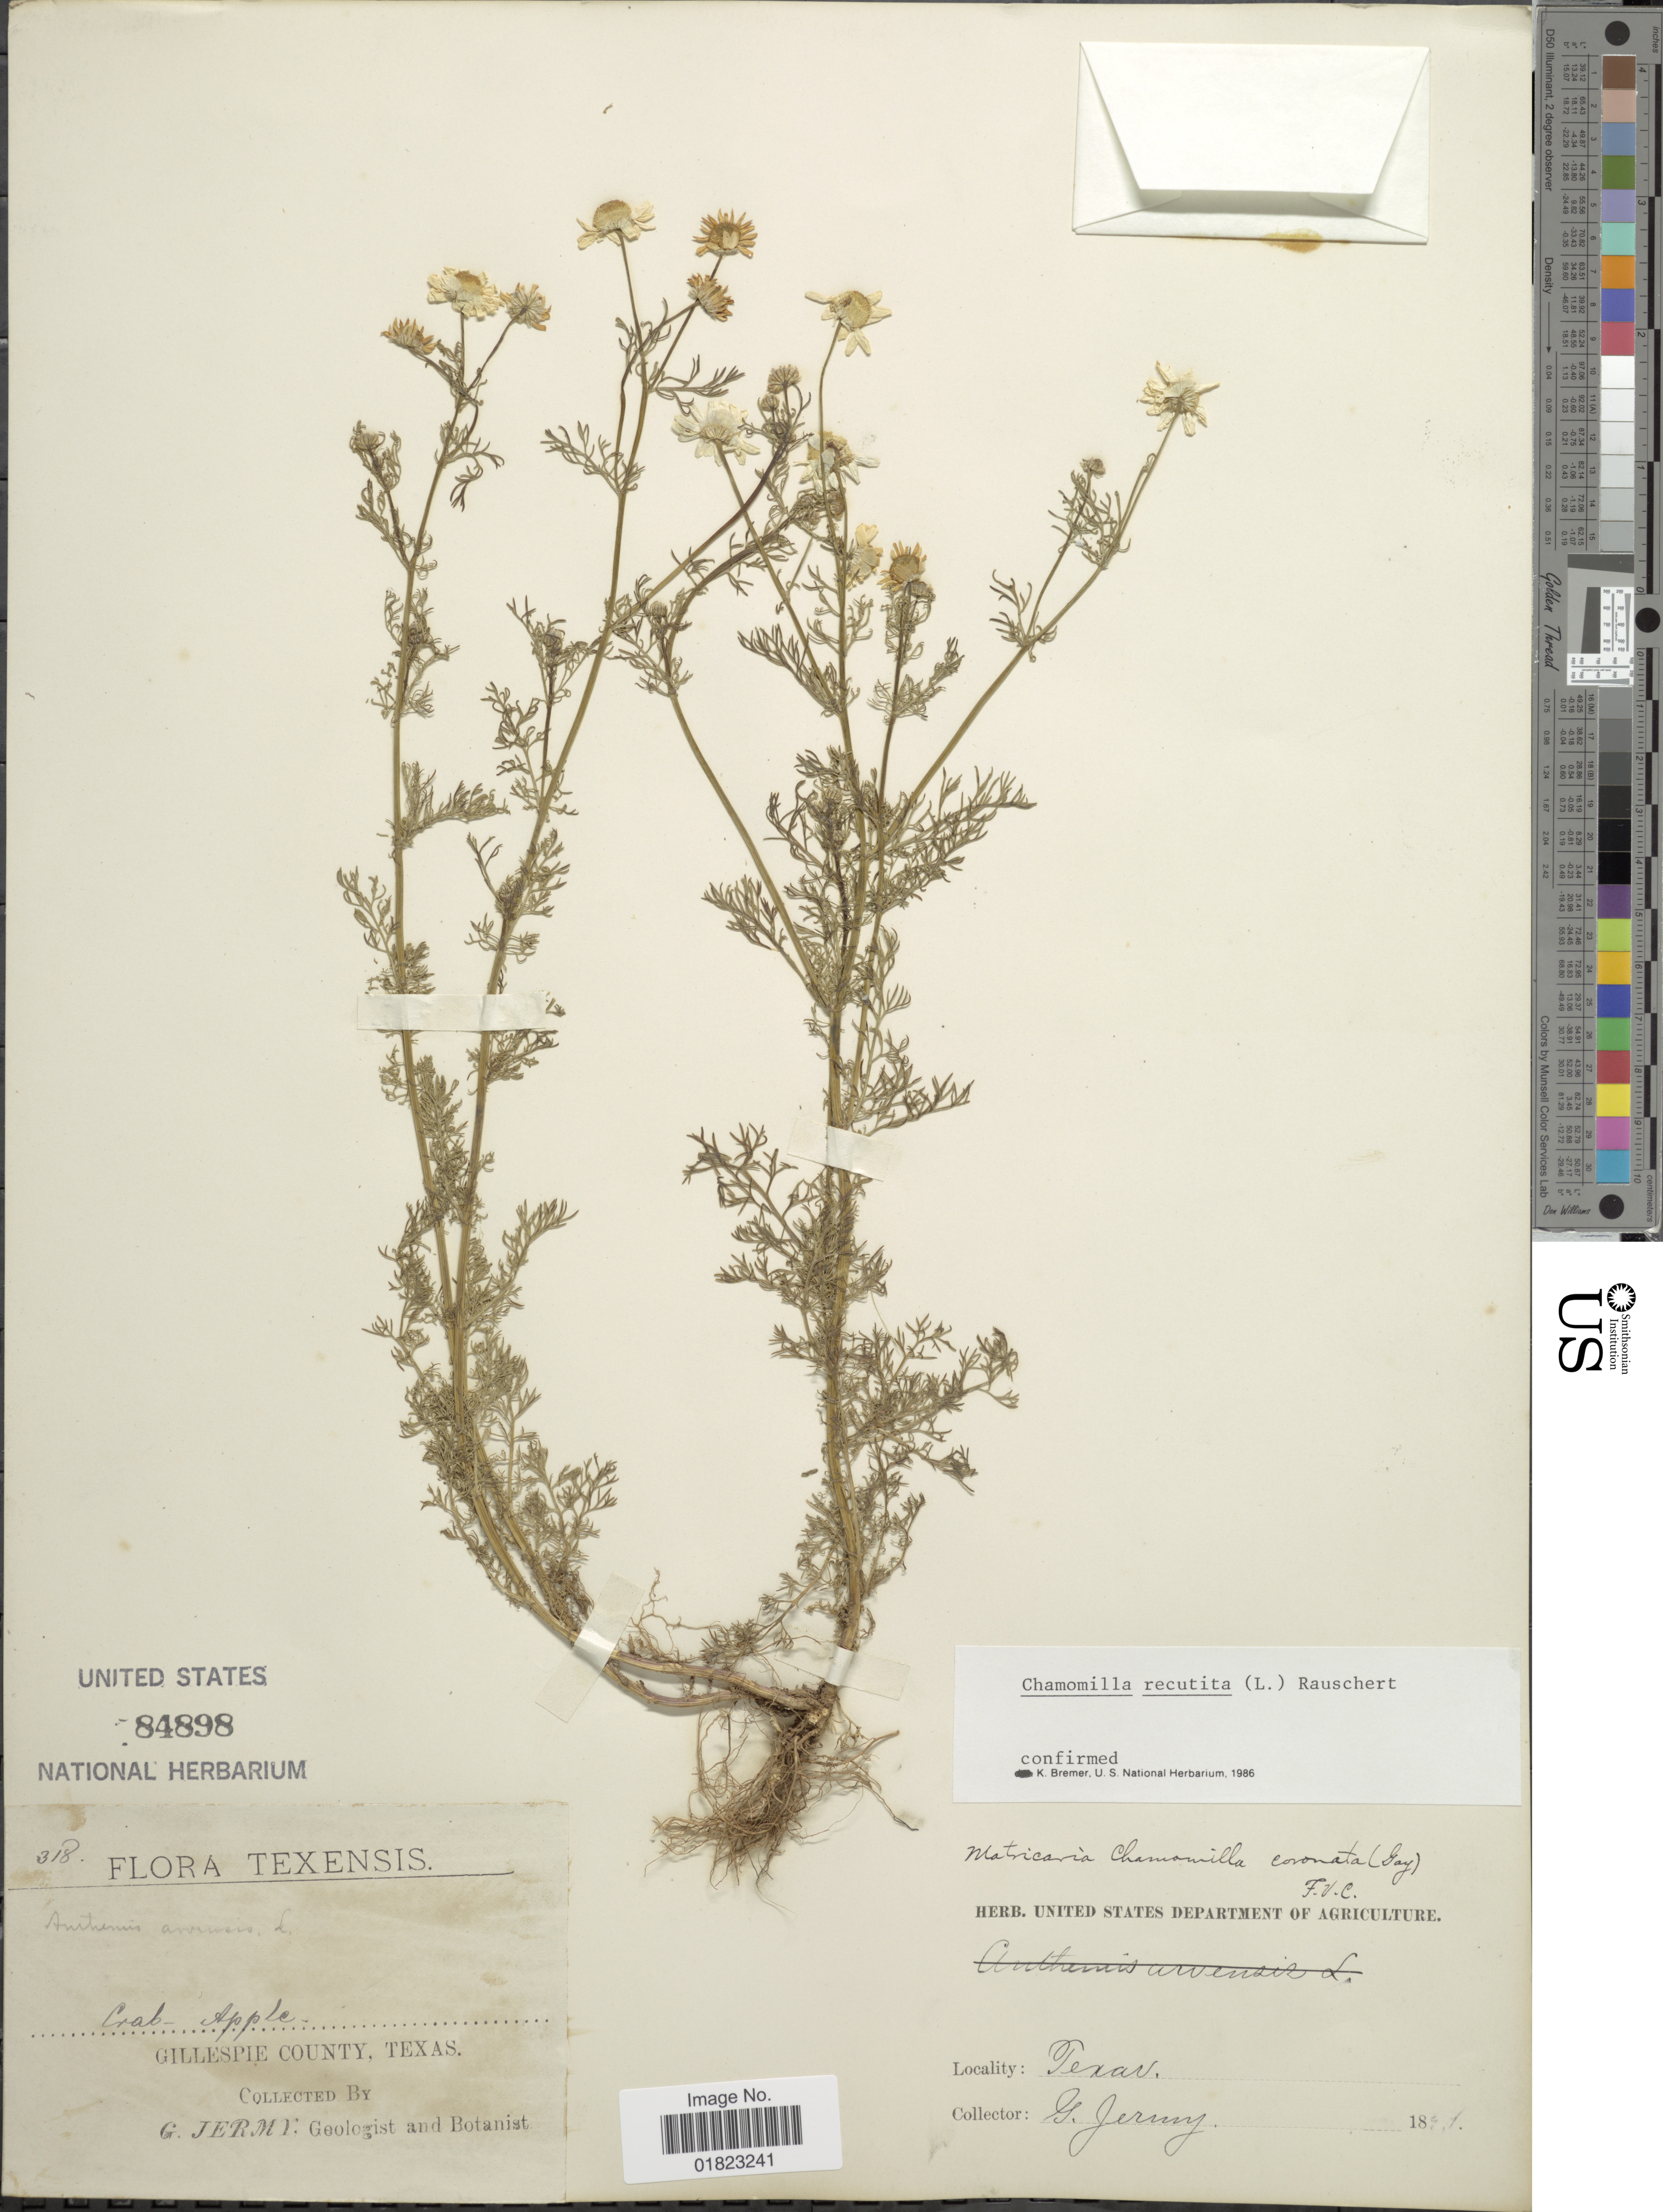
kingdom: Plantae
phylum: Tracheophyta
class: Magnoliopsida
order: Asterales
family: Asteraceae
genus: Matricaria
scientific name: Matricaria recutita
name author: L.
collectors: G. Jermy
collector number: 318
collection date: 1891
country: United States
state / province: Texas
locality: Texas. Gillespie County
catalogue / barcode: US 84898